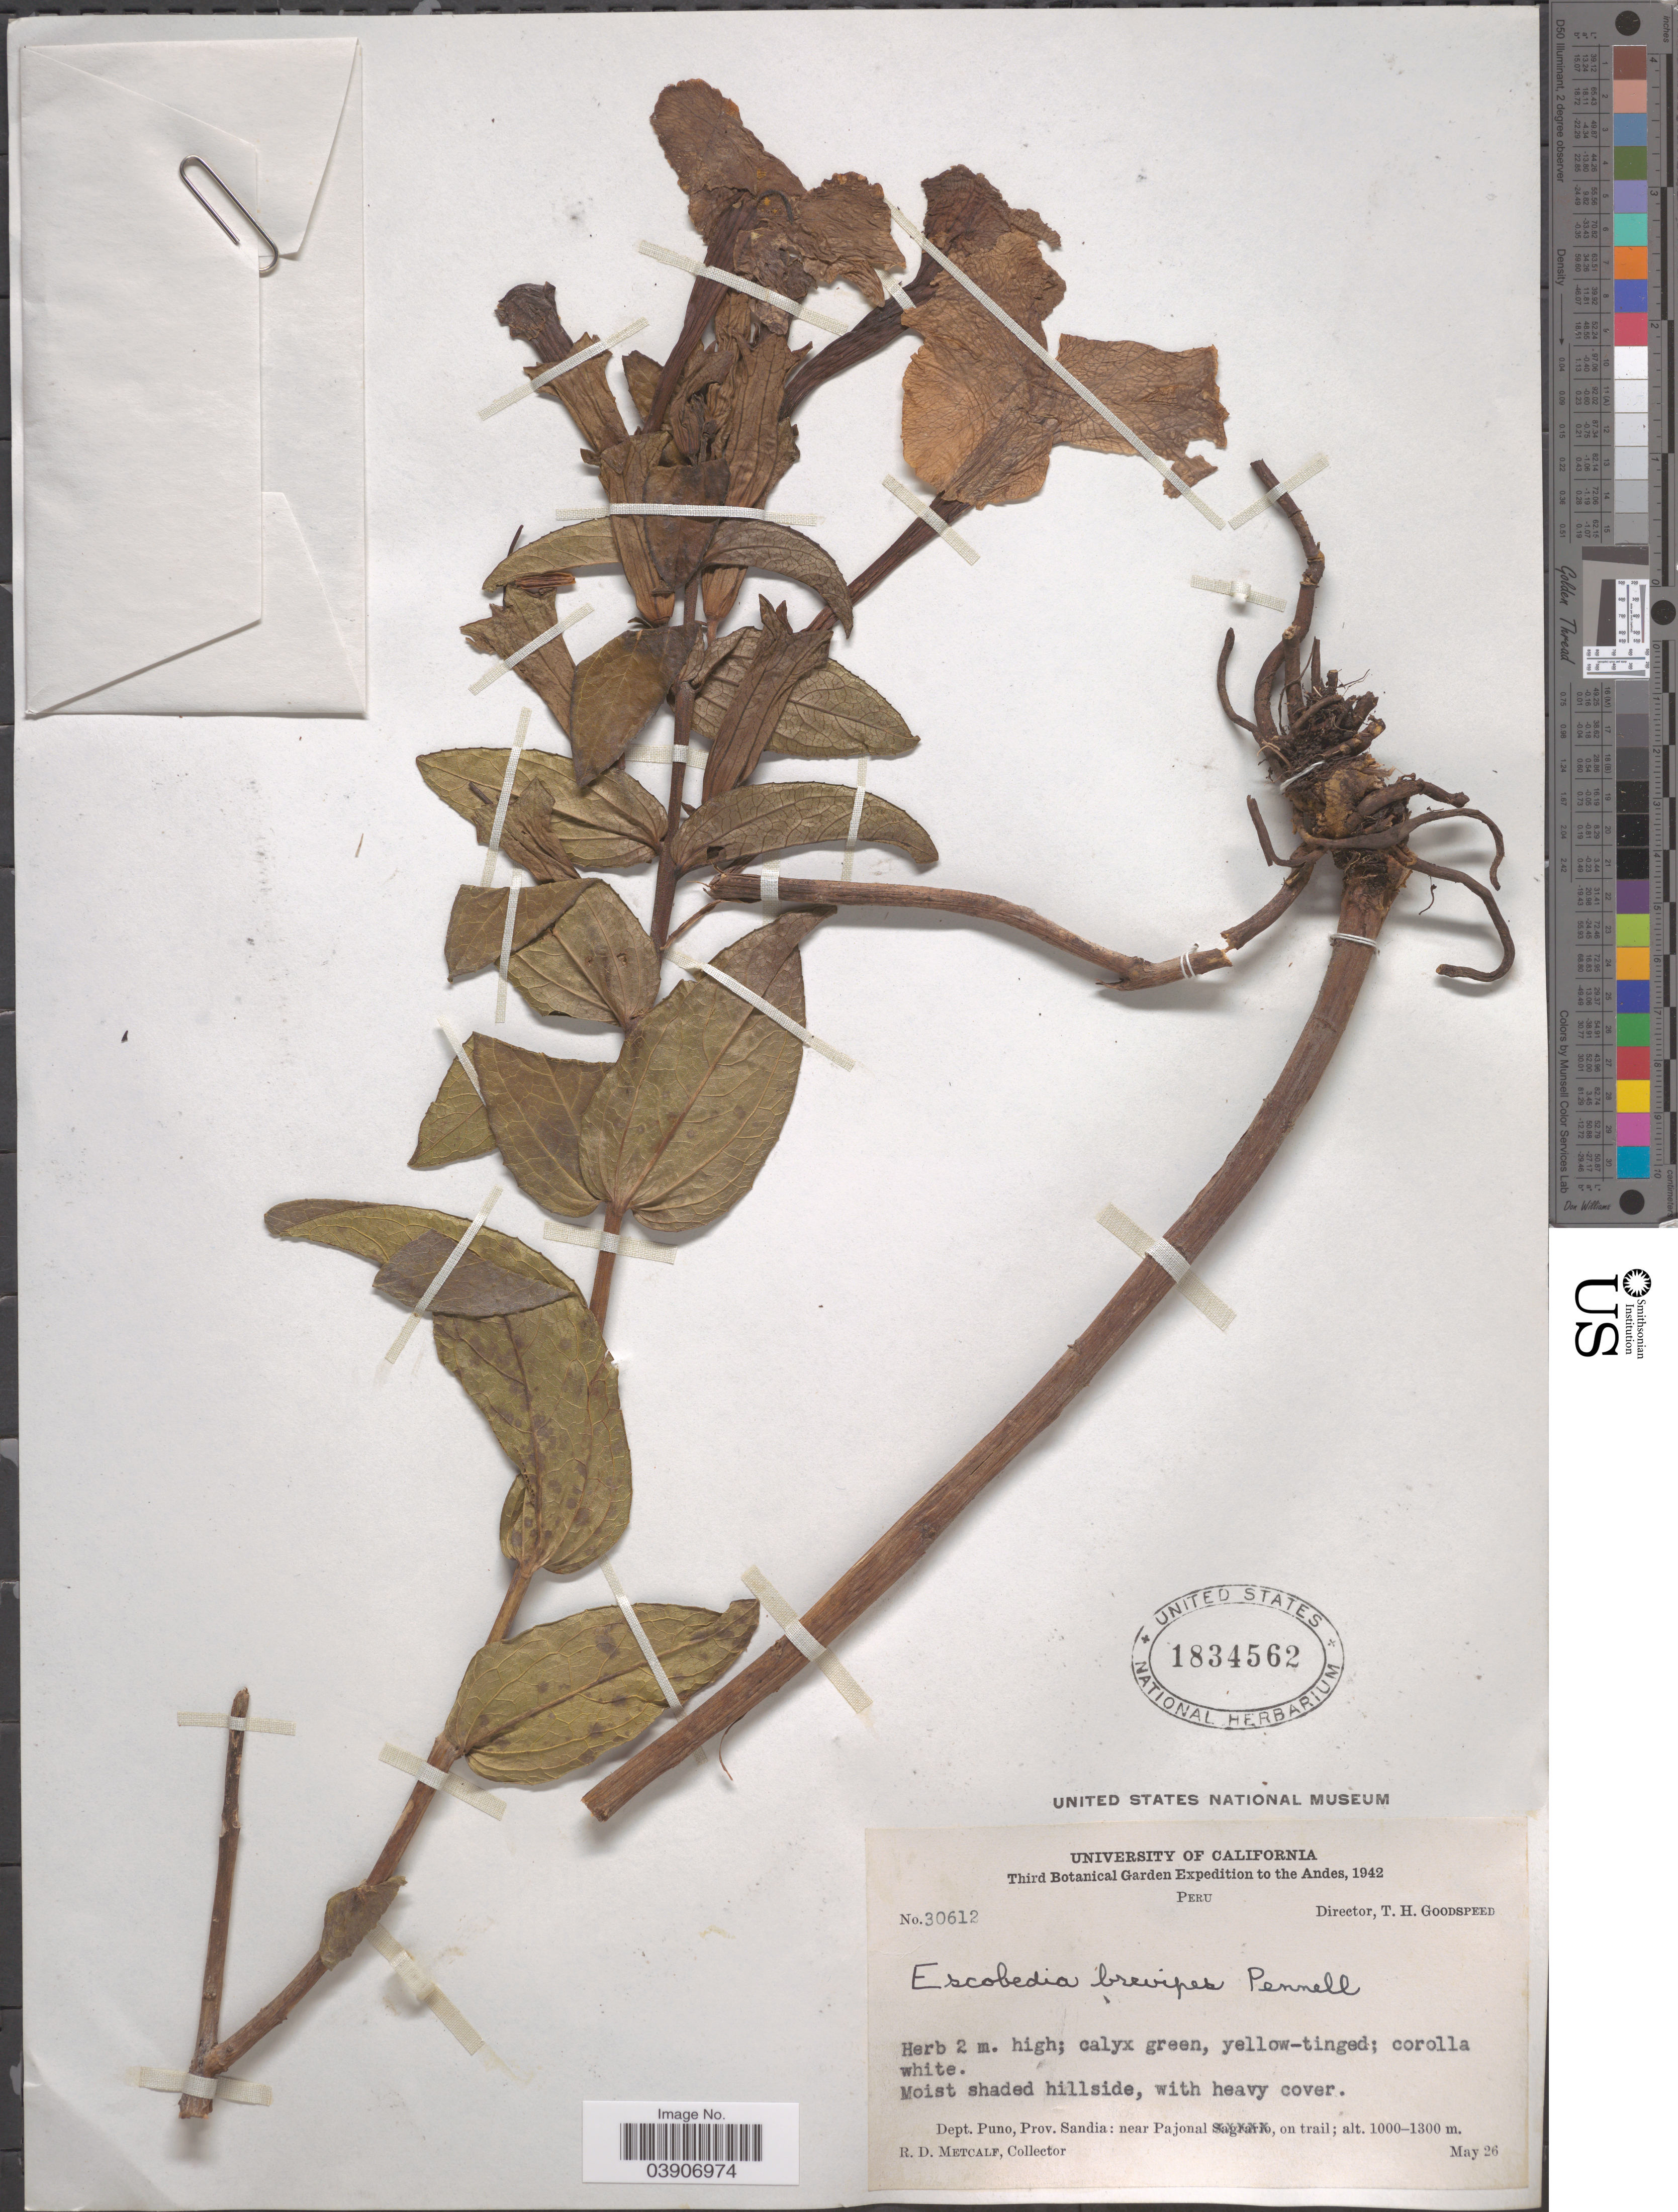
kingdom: Plantae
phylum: Tracheophyta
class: Magnoliopsida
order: Lamiales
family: Orobanchaceae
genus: Escobedia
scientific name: Escobedia brevipes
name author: Pennell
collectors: R. D. Metcalf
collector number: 30612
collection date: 1942-05-26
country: Peru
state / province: Puno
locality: The Andes. Dept. Puno, Prov. Sandia: near Pajonal, on trail.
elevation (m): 1000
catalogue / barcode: US 1834562